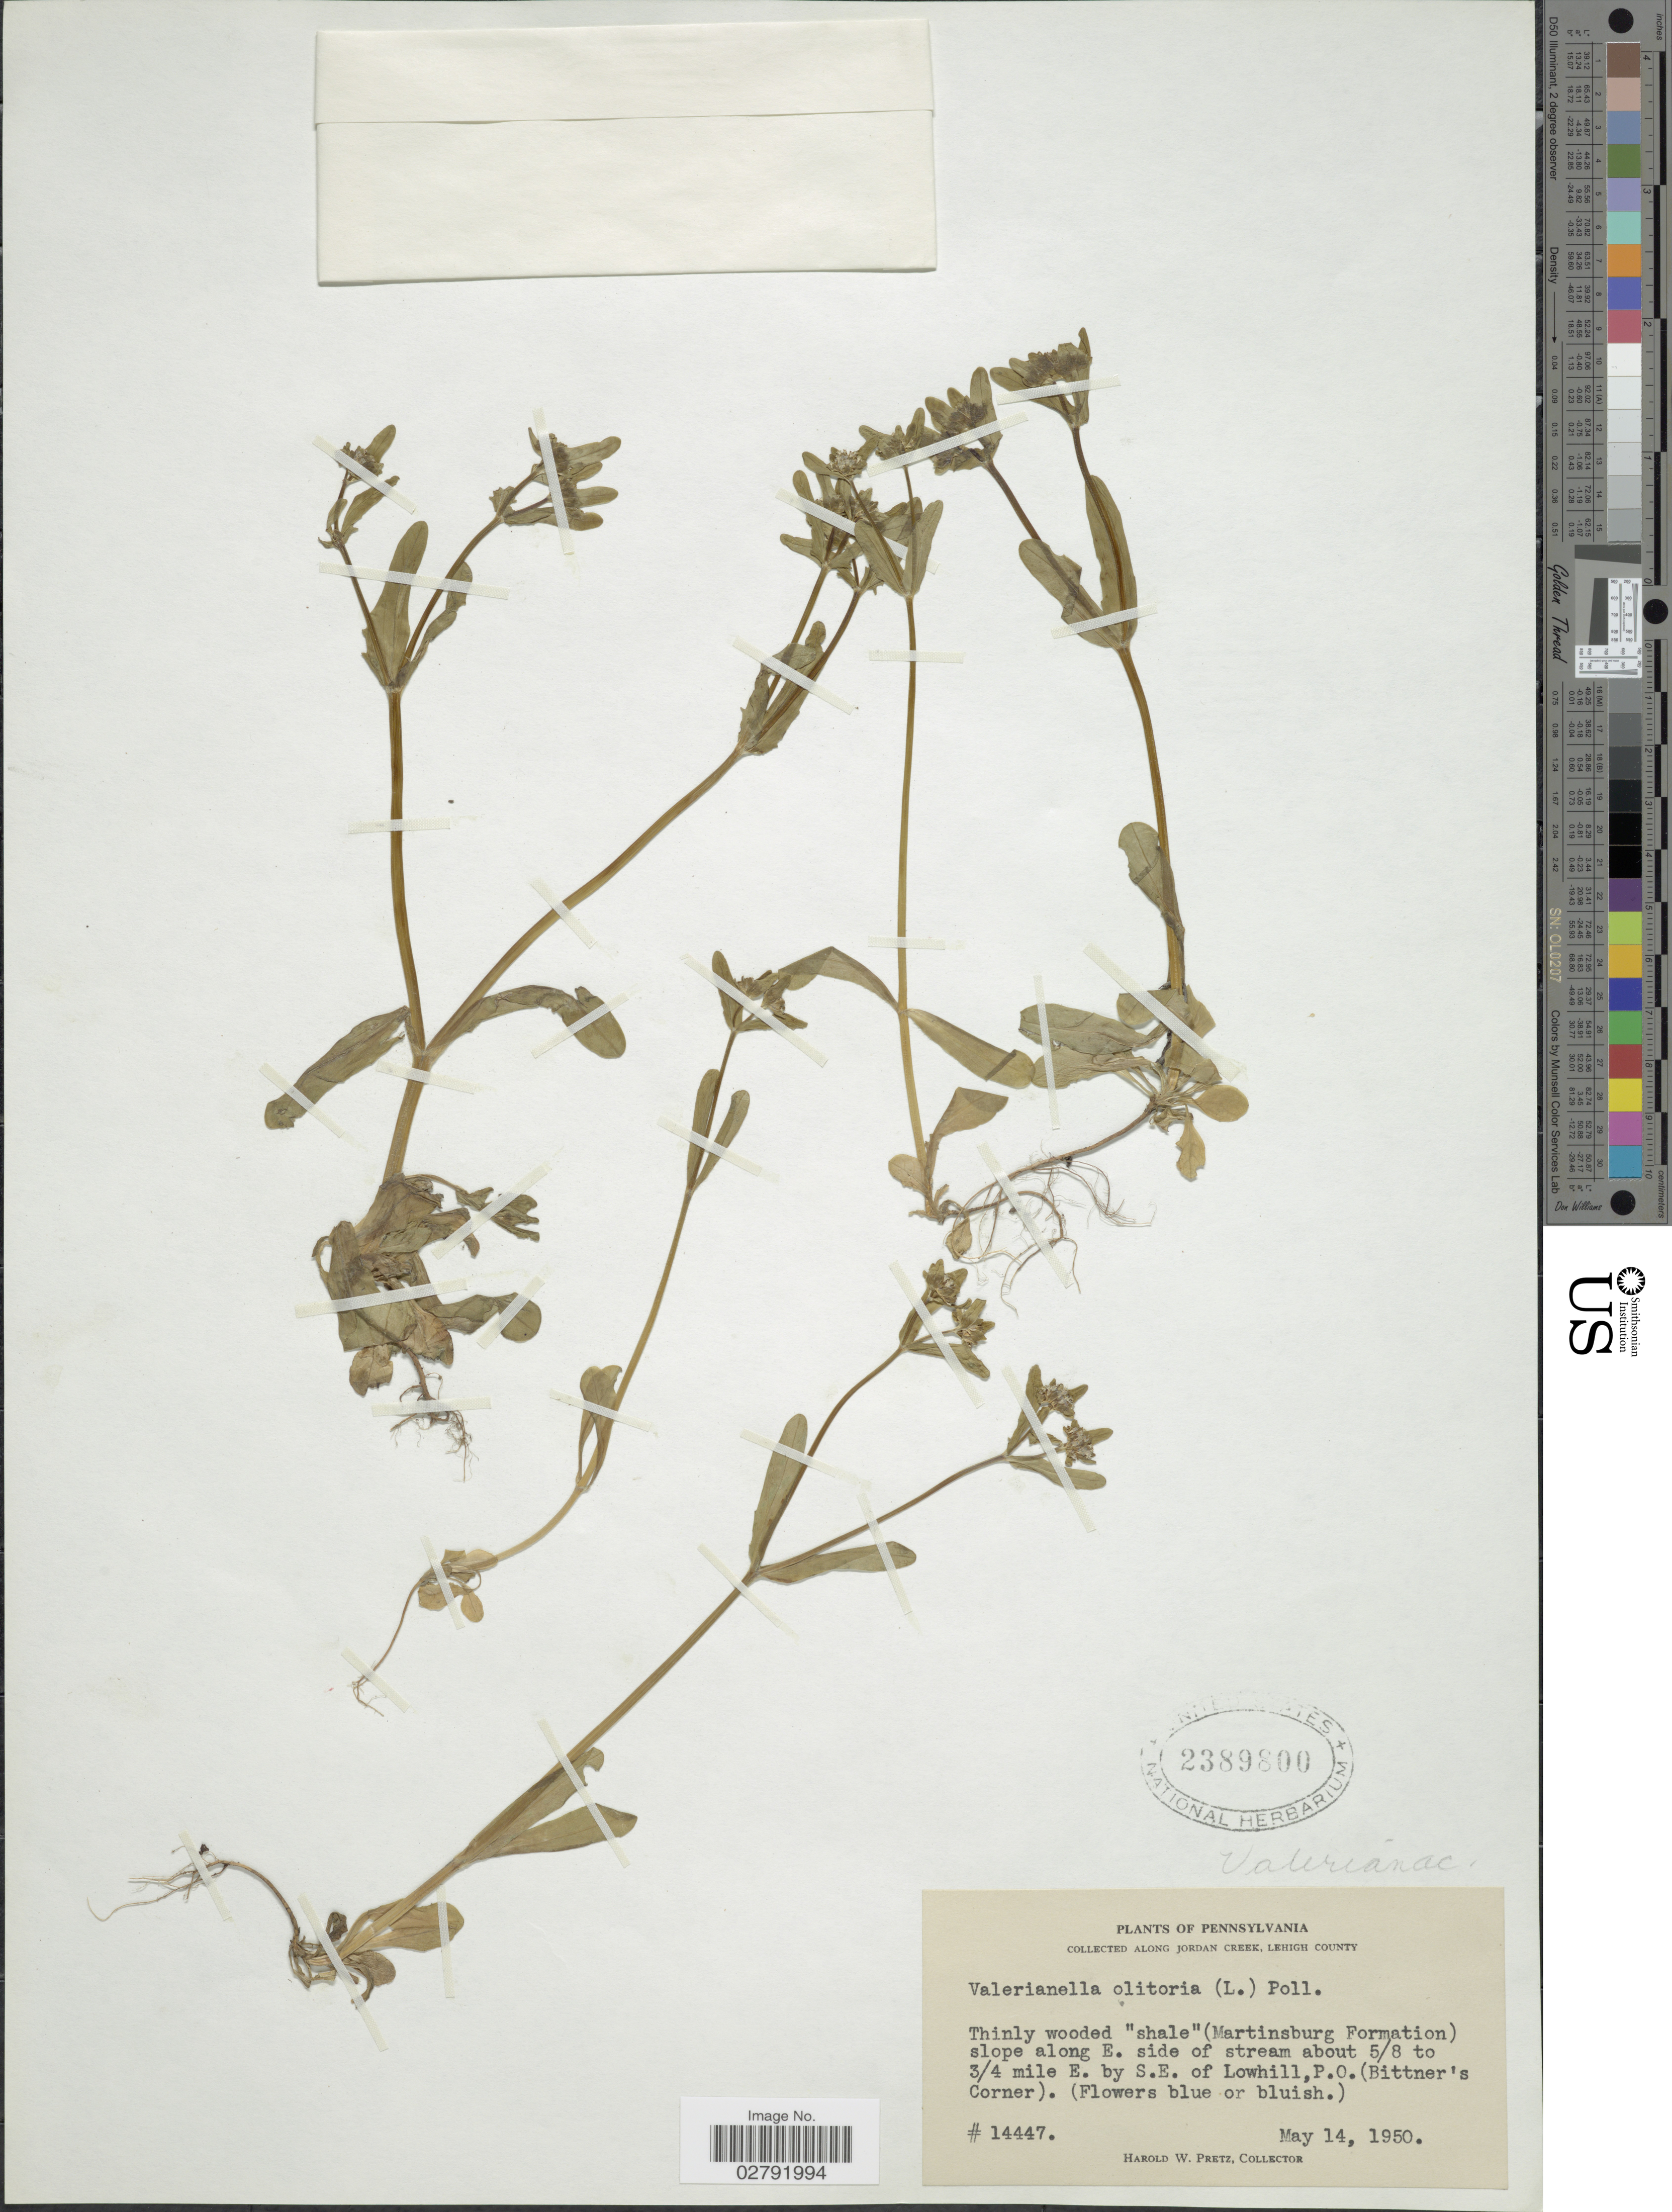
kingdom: Plantae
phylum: Tracheophyta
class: Magnoliopsida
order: Dipsacales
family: Caprifoliaceae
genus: Valerianella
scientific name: Valerianella olitoria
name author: (L.) Pollich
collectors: H. W. Pretz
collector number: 14447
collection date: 1950-05-14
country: United States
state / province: Pennsylvania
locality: Along Jordan Creek, Lehigh County. Thinly wooded "shale" (Martinsburg Formation) slope along E. side of stream about 5/8 to ¾ mile E. by S.E. of Lowhill, P.O. (Bittner's Corner).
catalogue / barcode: US 2389800